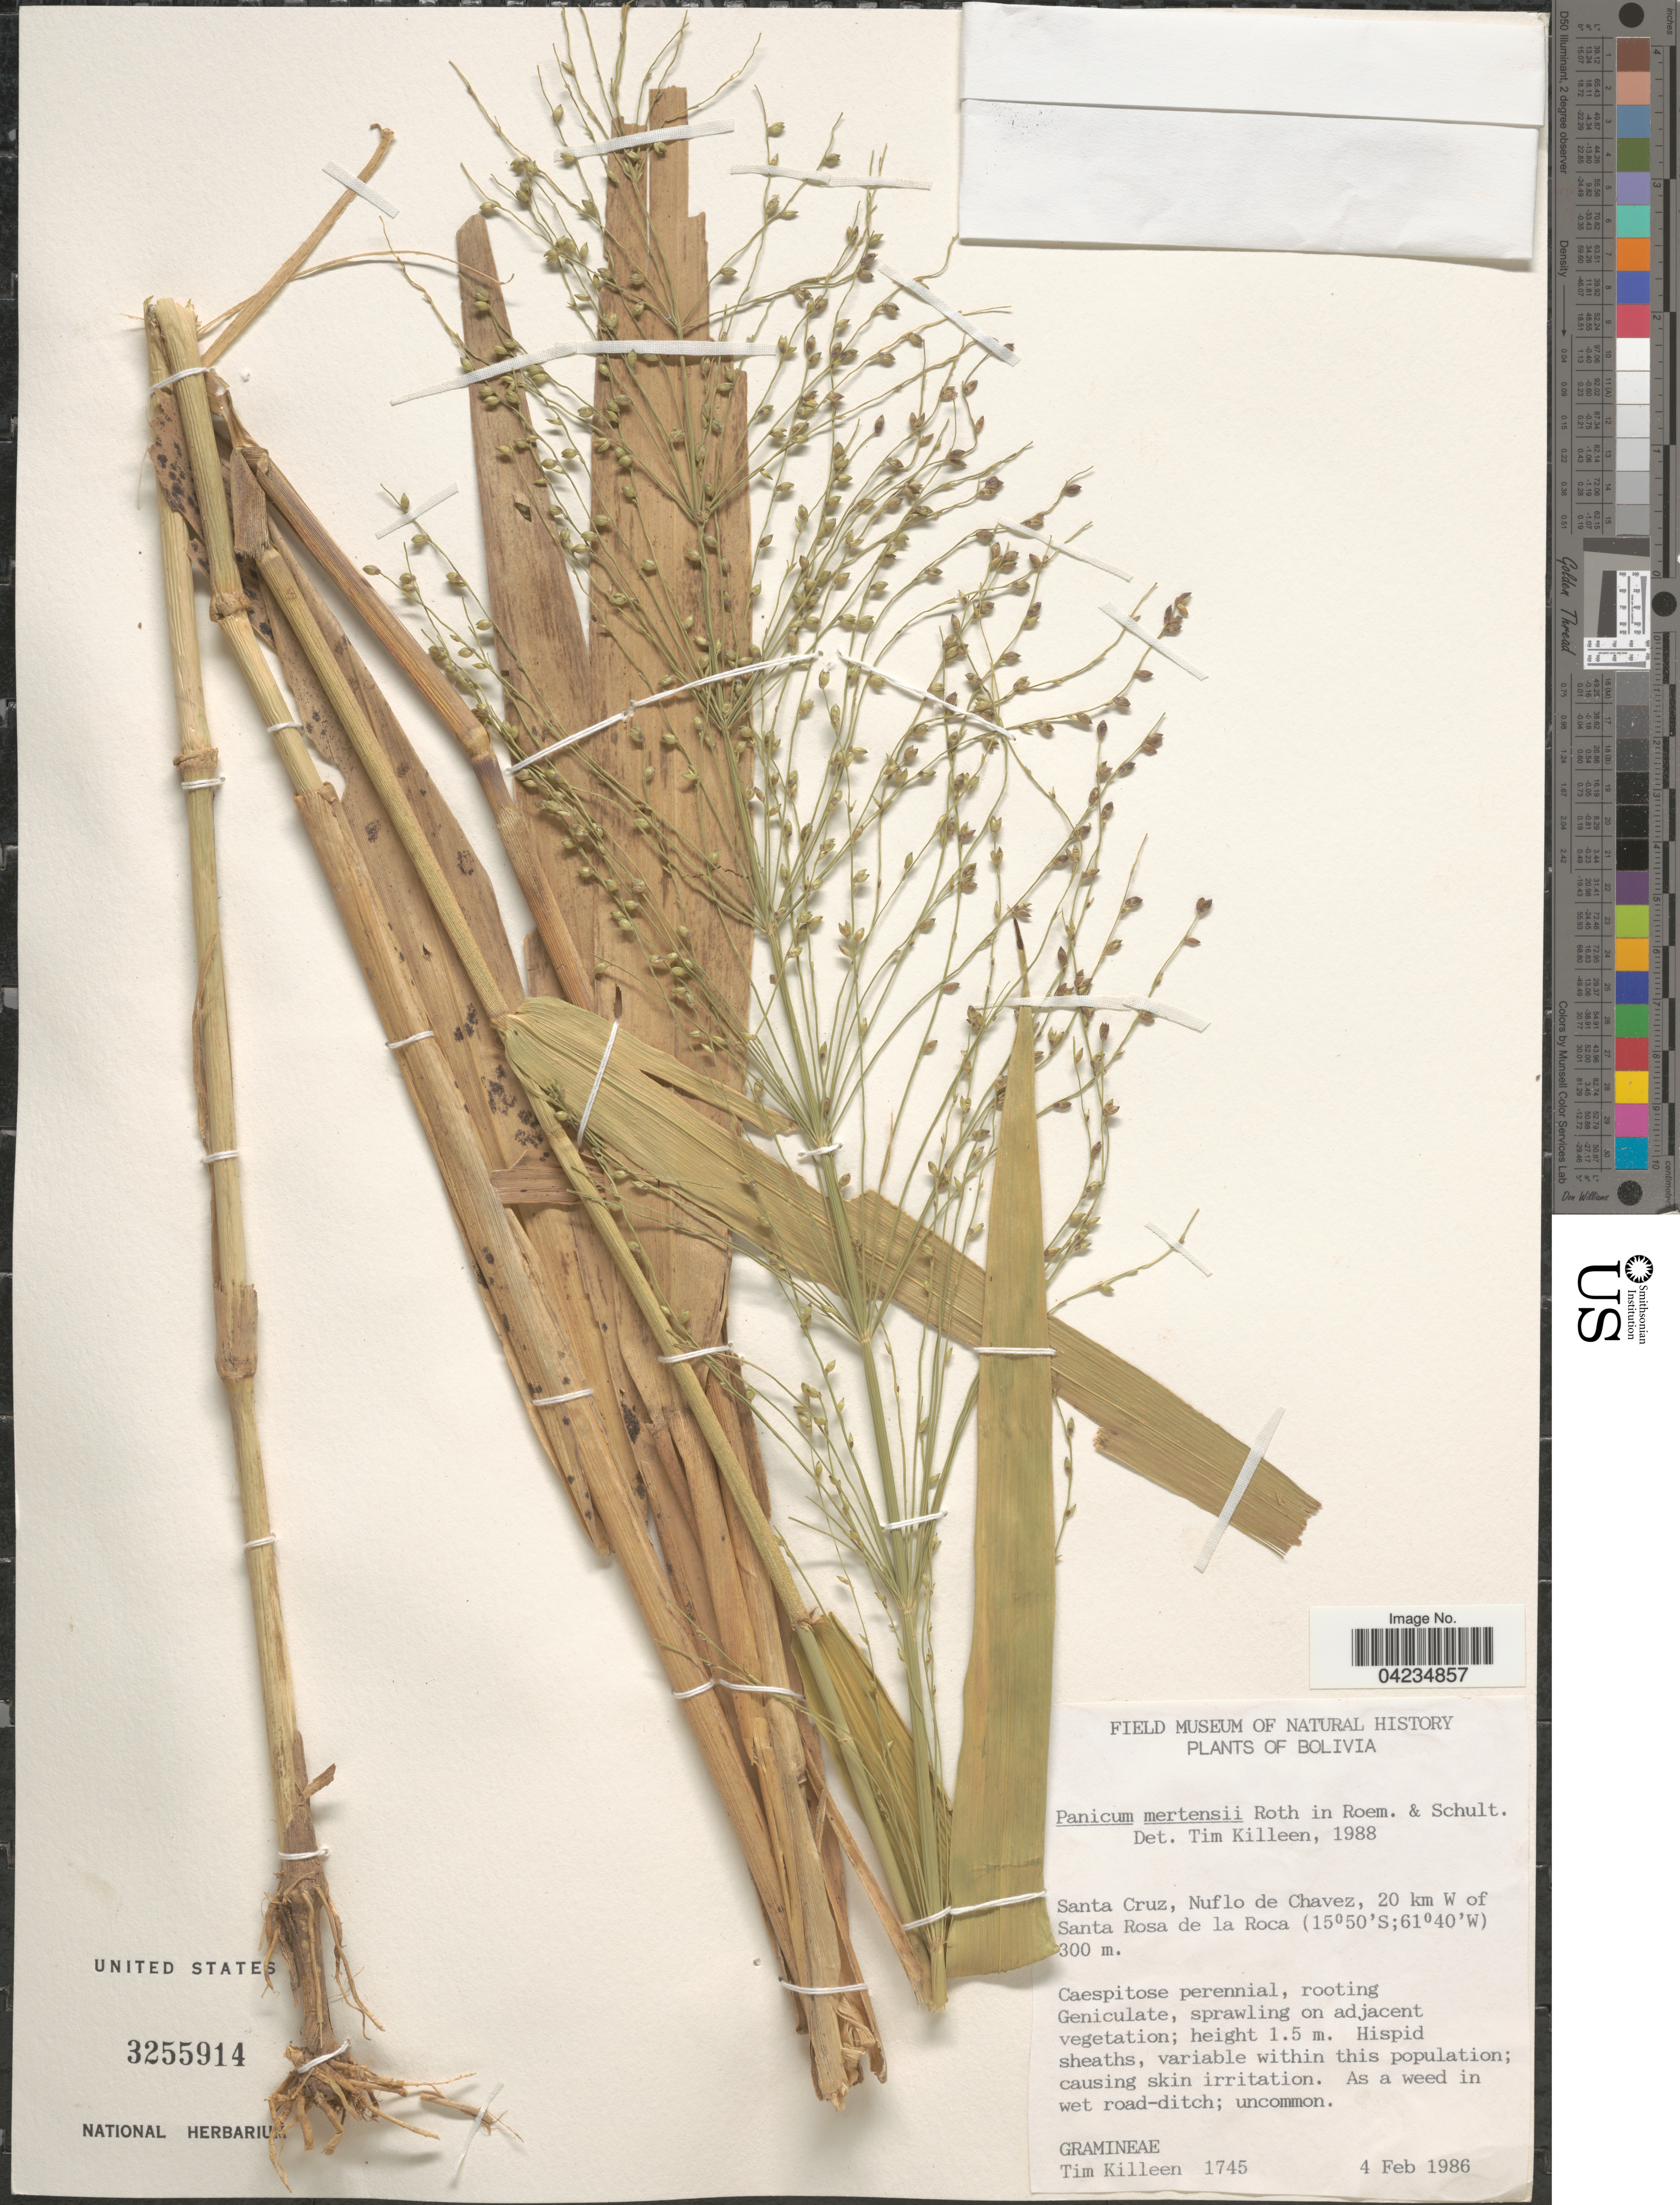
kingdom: Plantae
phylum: Tracheophyta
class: Liliopsida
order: Poales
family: Poaceae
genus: Stephostachys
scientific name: Stephostachys mertensii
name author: (Roth) Zuloaga & Marrone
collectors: T. J. Killeen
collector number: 1745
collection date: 1986-02-04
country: Bolivia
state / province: Santa Cruz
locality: Nuflo de Chavez, 20 km W of Santa Rosa de la Roca.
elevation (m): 300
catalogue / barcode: US 3255914